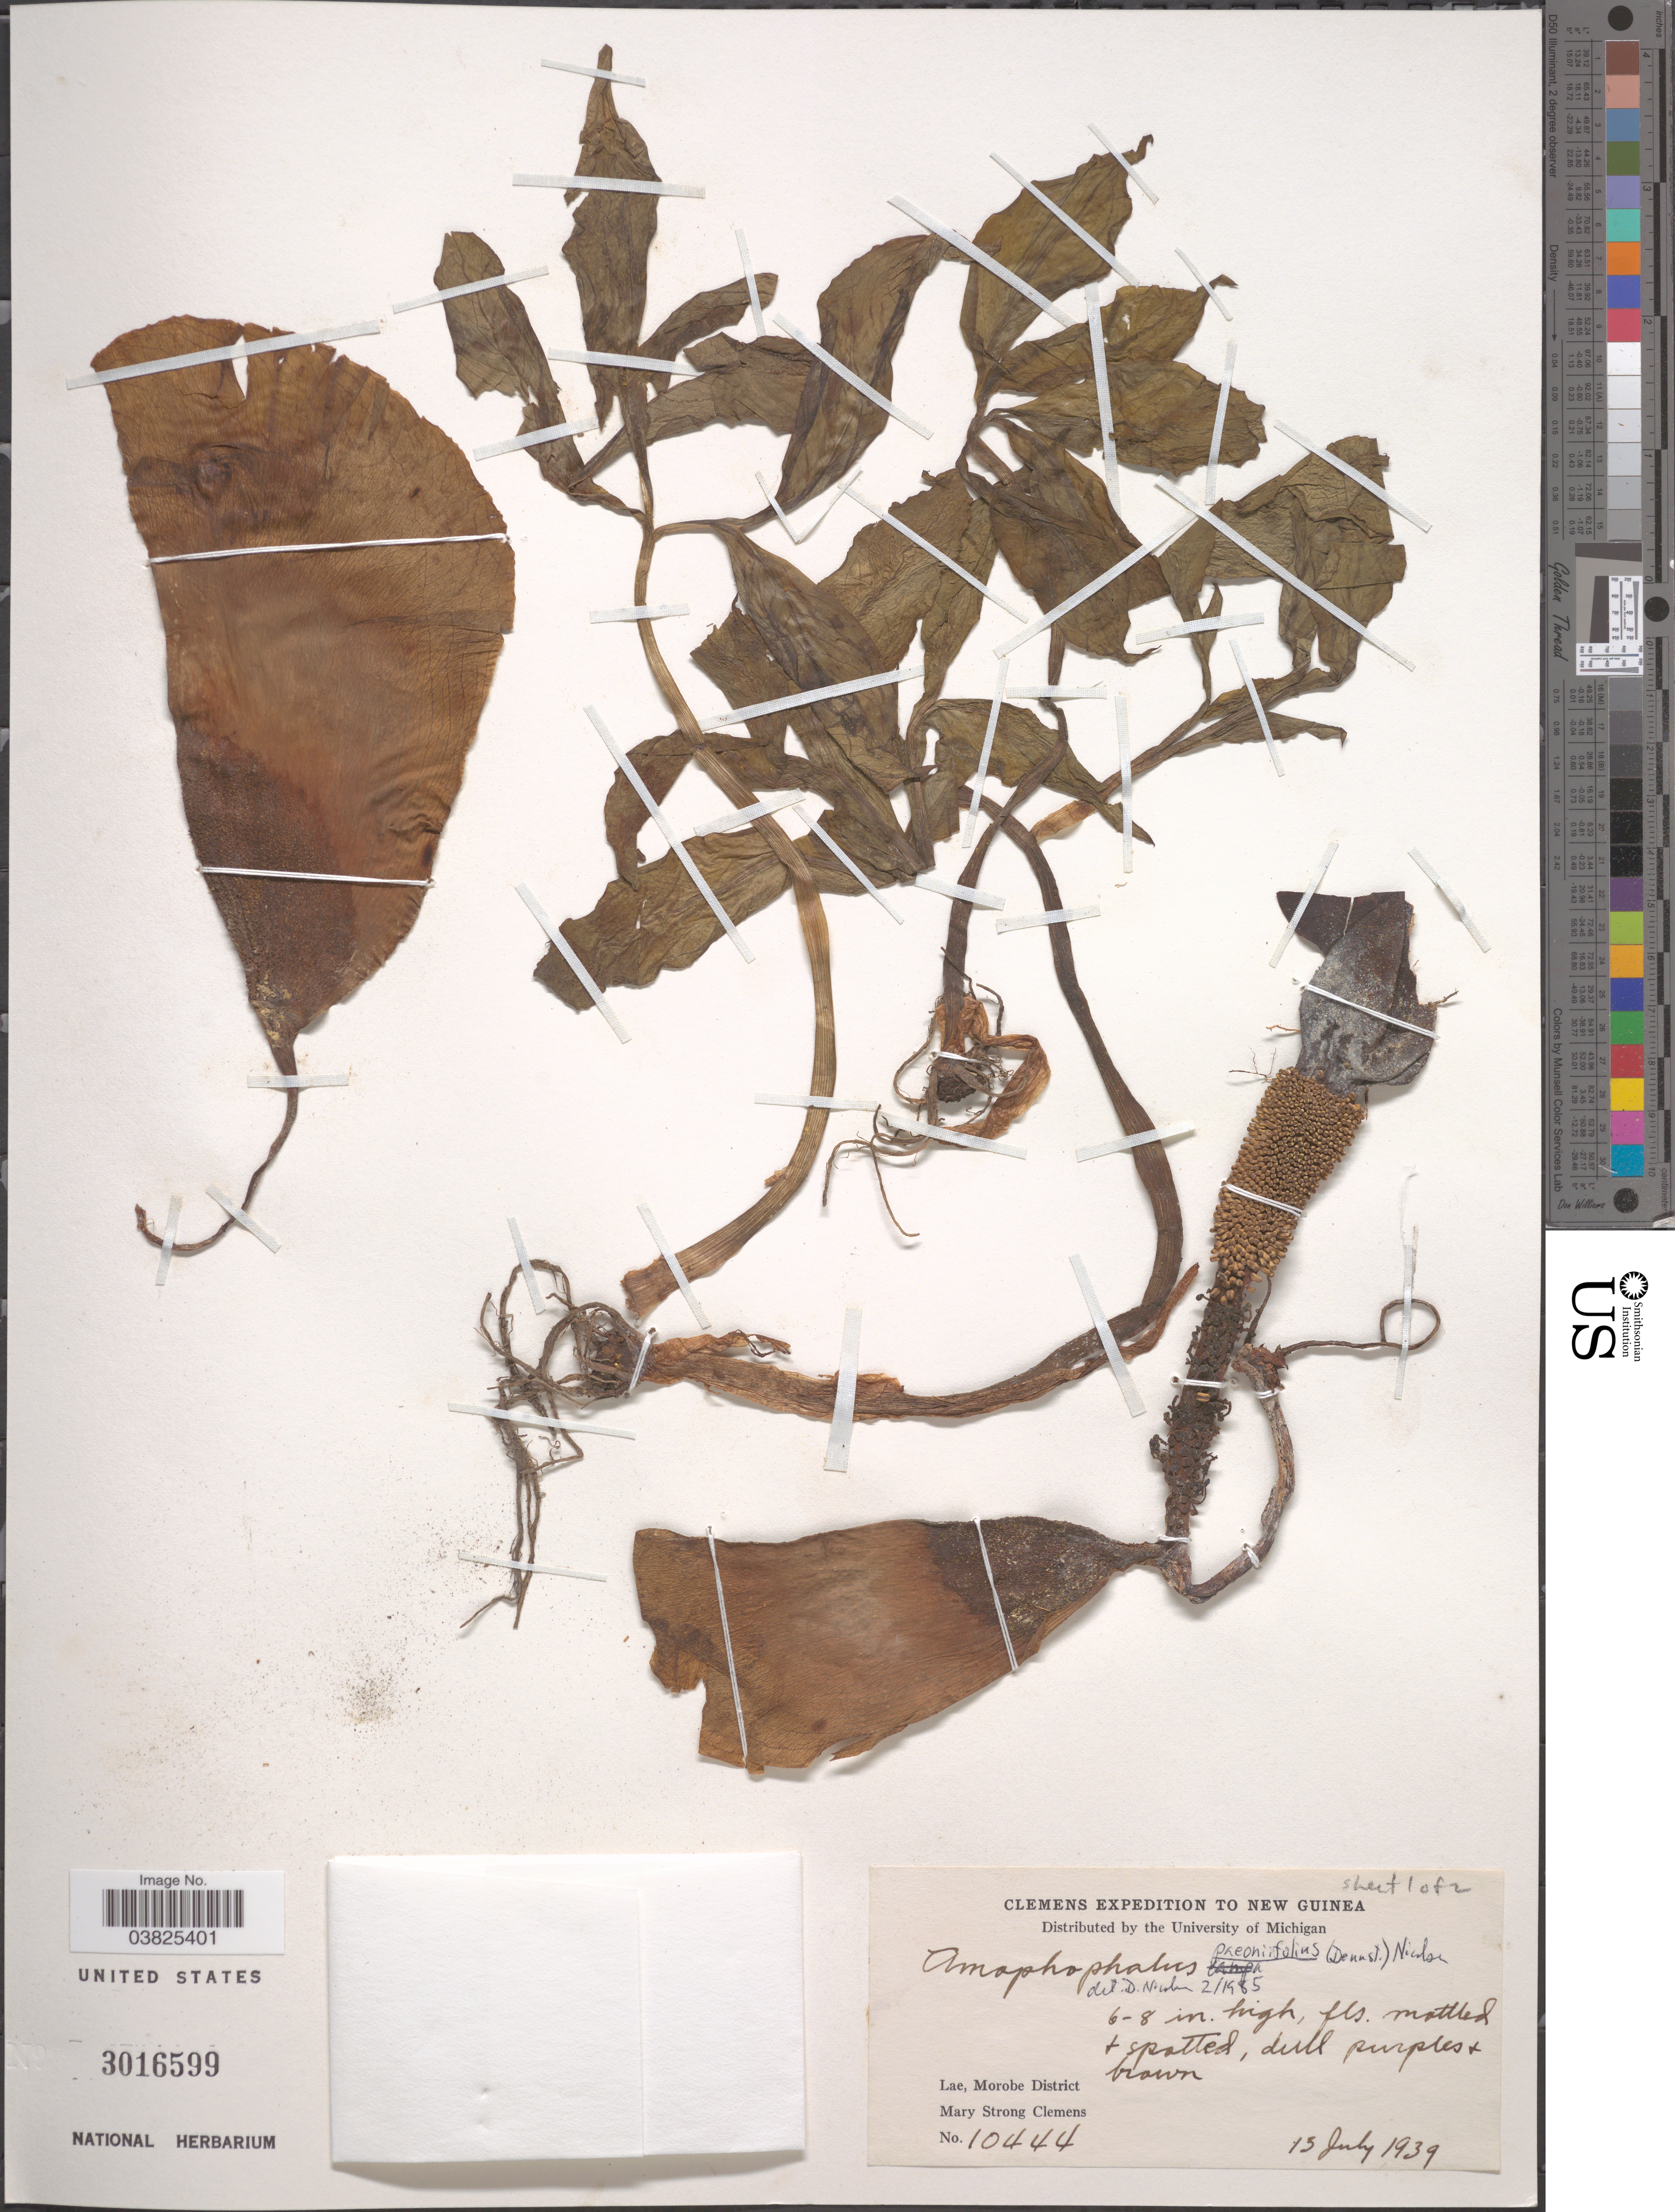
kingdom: Plantae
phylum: Tracheophyta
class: Liliopsida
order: Alismatales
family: Araceae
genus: Amorphophallus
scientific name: Amorphophallus paeoniifolius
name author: (Dennst.) Nicolson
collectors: M. S. Clemens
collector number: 10444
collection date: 1939-07-13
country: Papua New Guinea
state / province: Morobe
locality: New Guinea. Lae, Morobe District.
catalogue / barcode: US 3016599